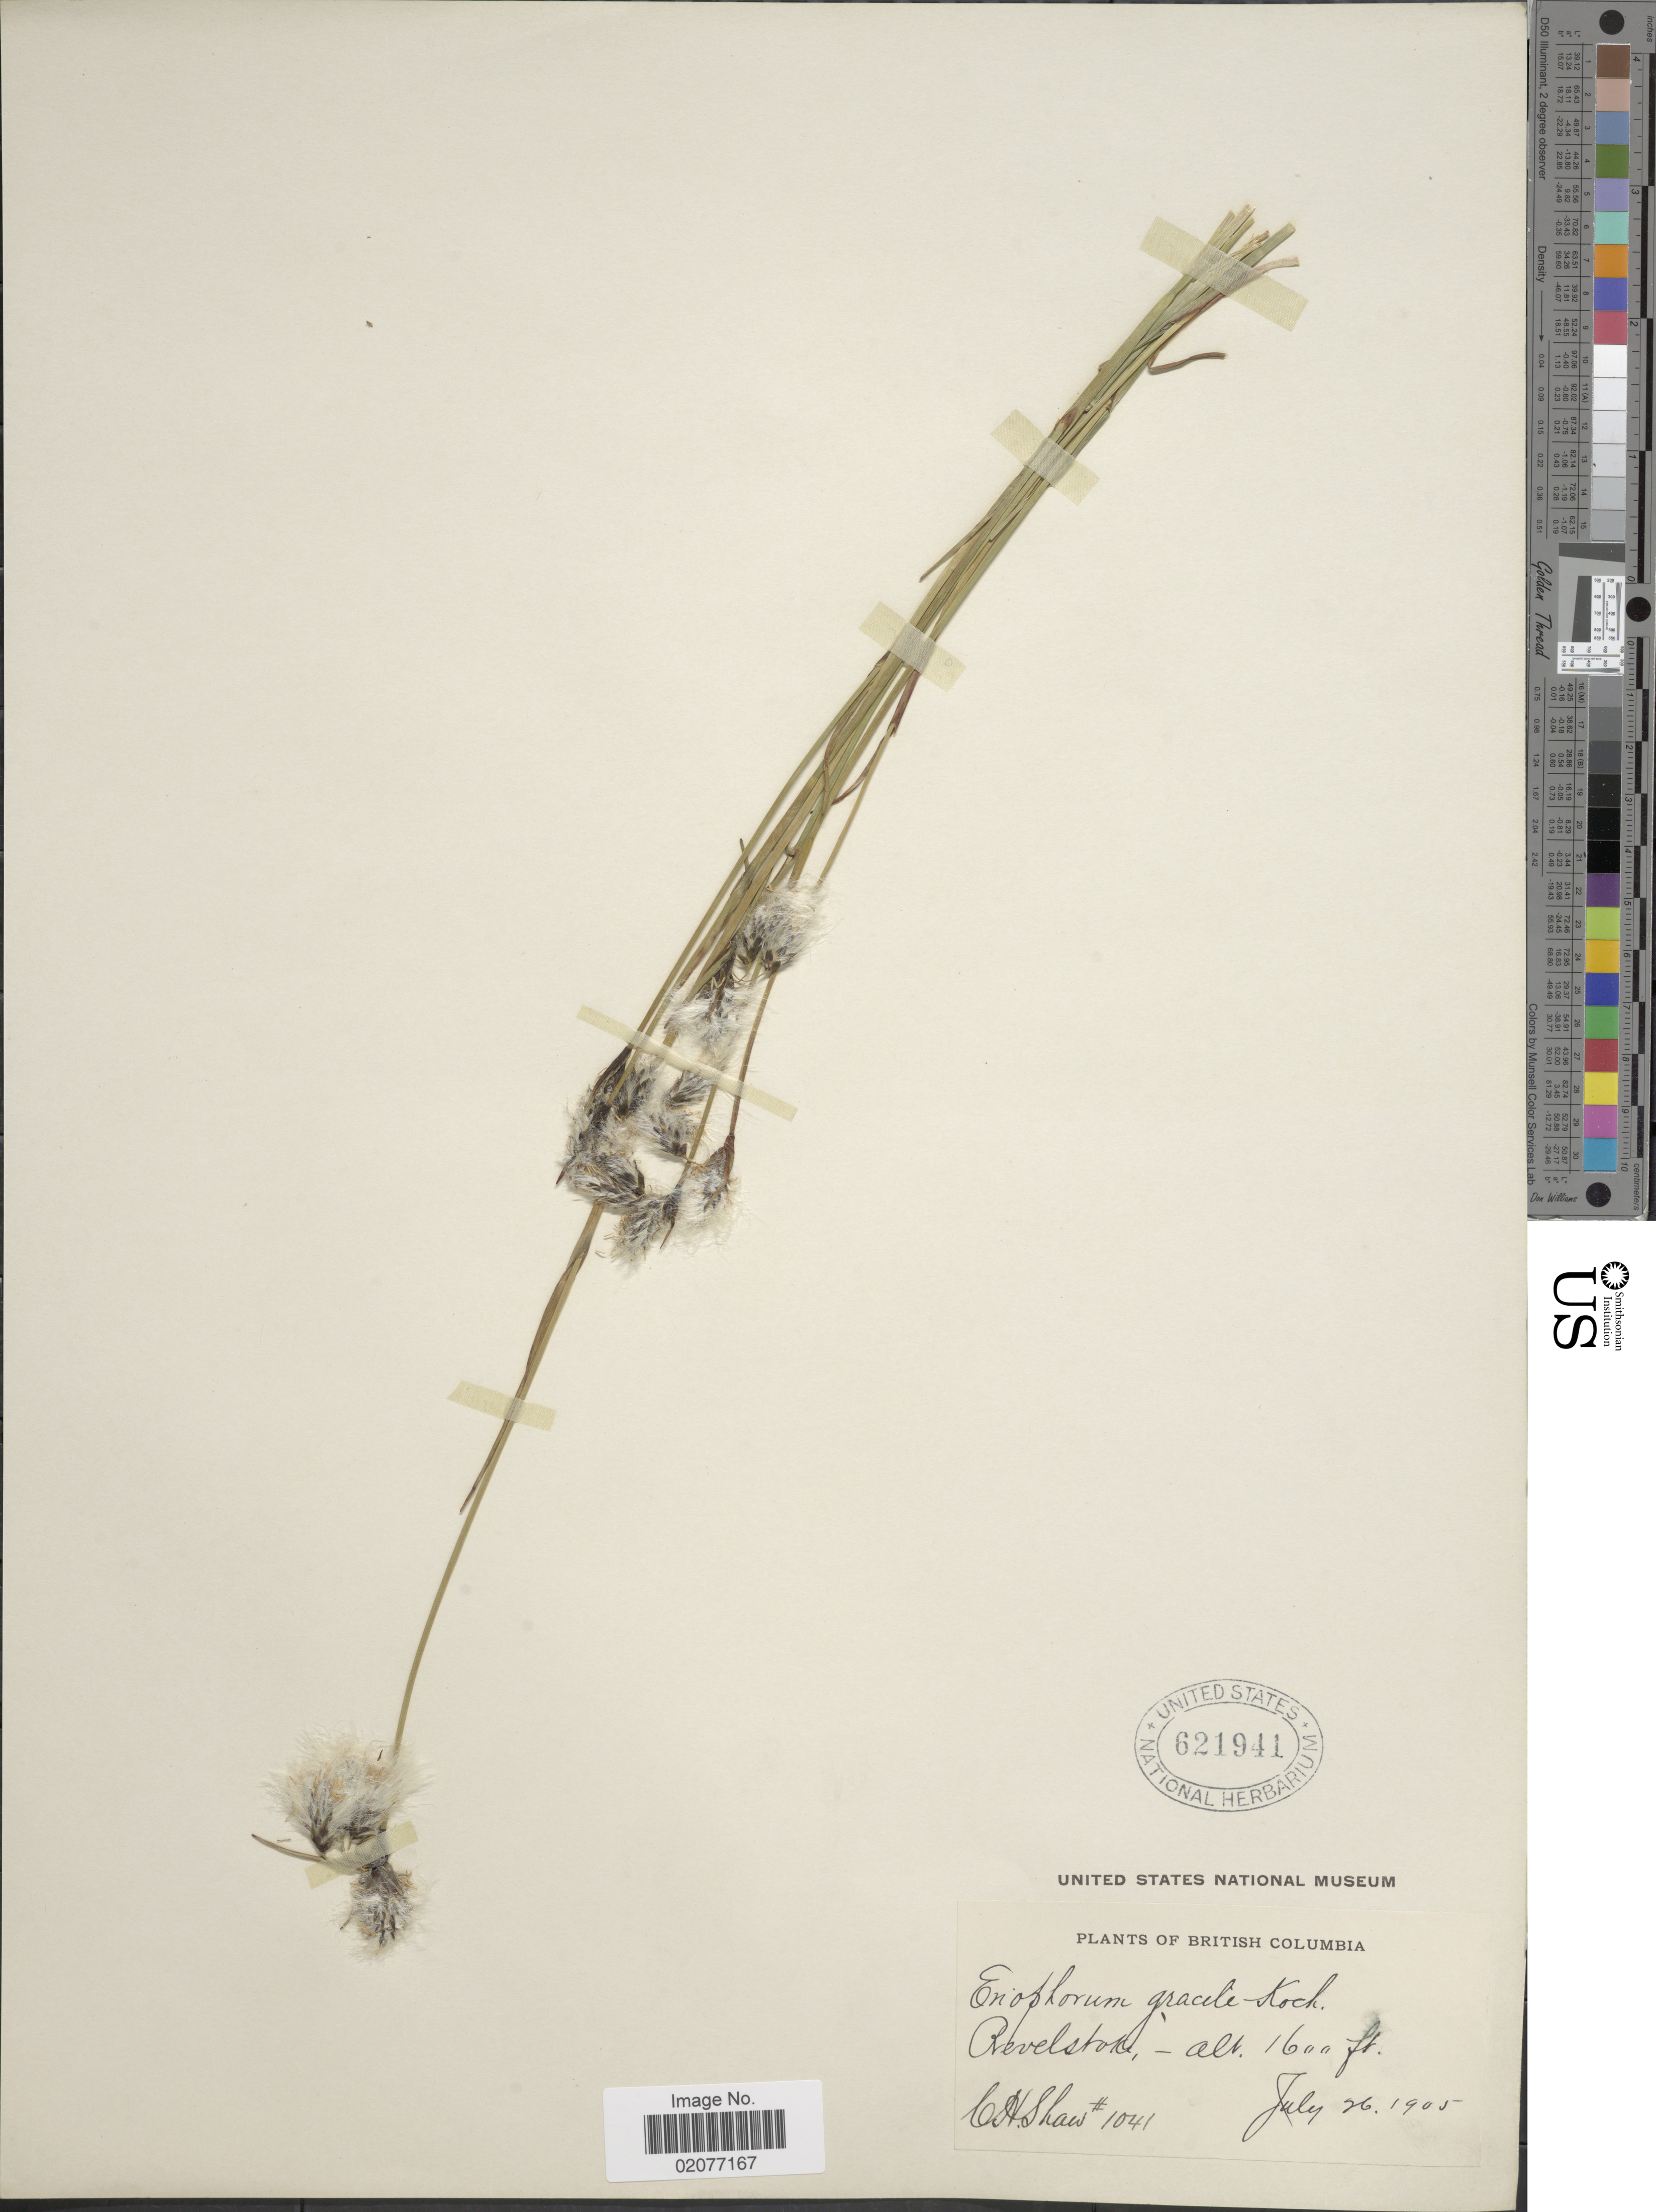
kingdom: Plantae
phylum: Tracheophyta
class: Liliopsida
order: Poales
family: Cyperaceae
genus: Eriophorum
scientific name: Eriophorum gracile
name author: W.D.J. Koch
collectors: C. H. Shaw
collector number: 1041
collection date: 1905-07-26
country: Canada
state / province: British Columbia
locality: Revelstoke.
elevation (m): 488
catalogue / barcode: US 621941